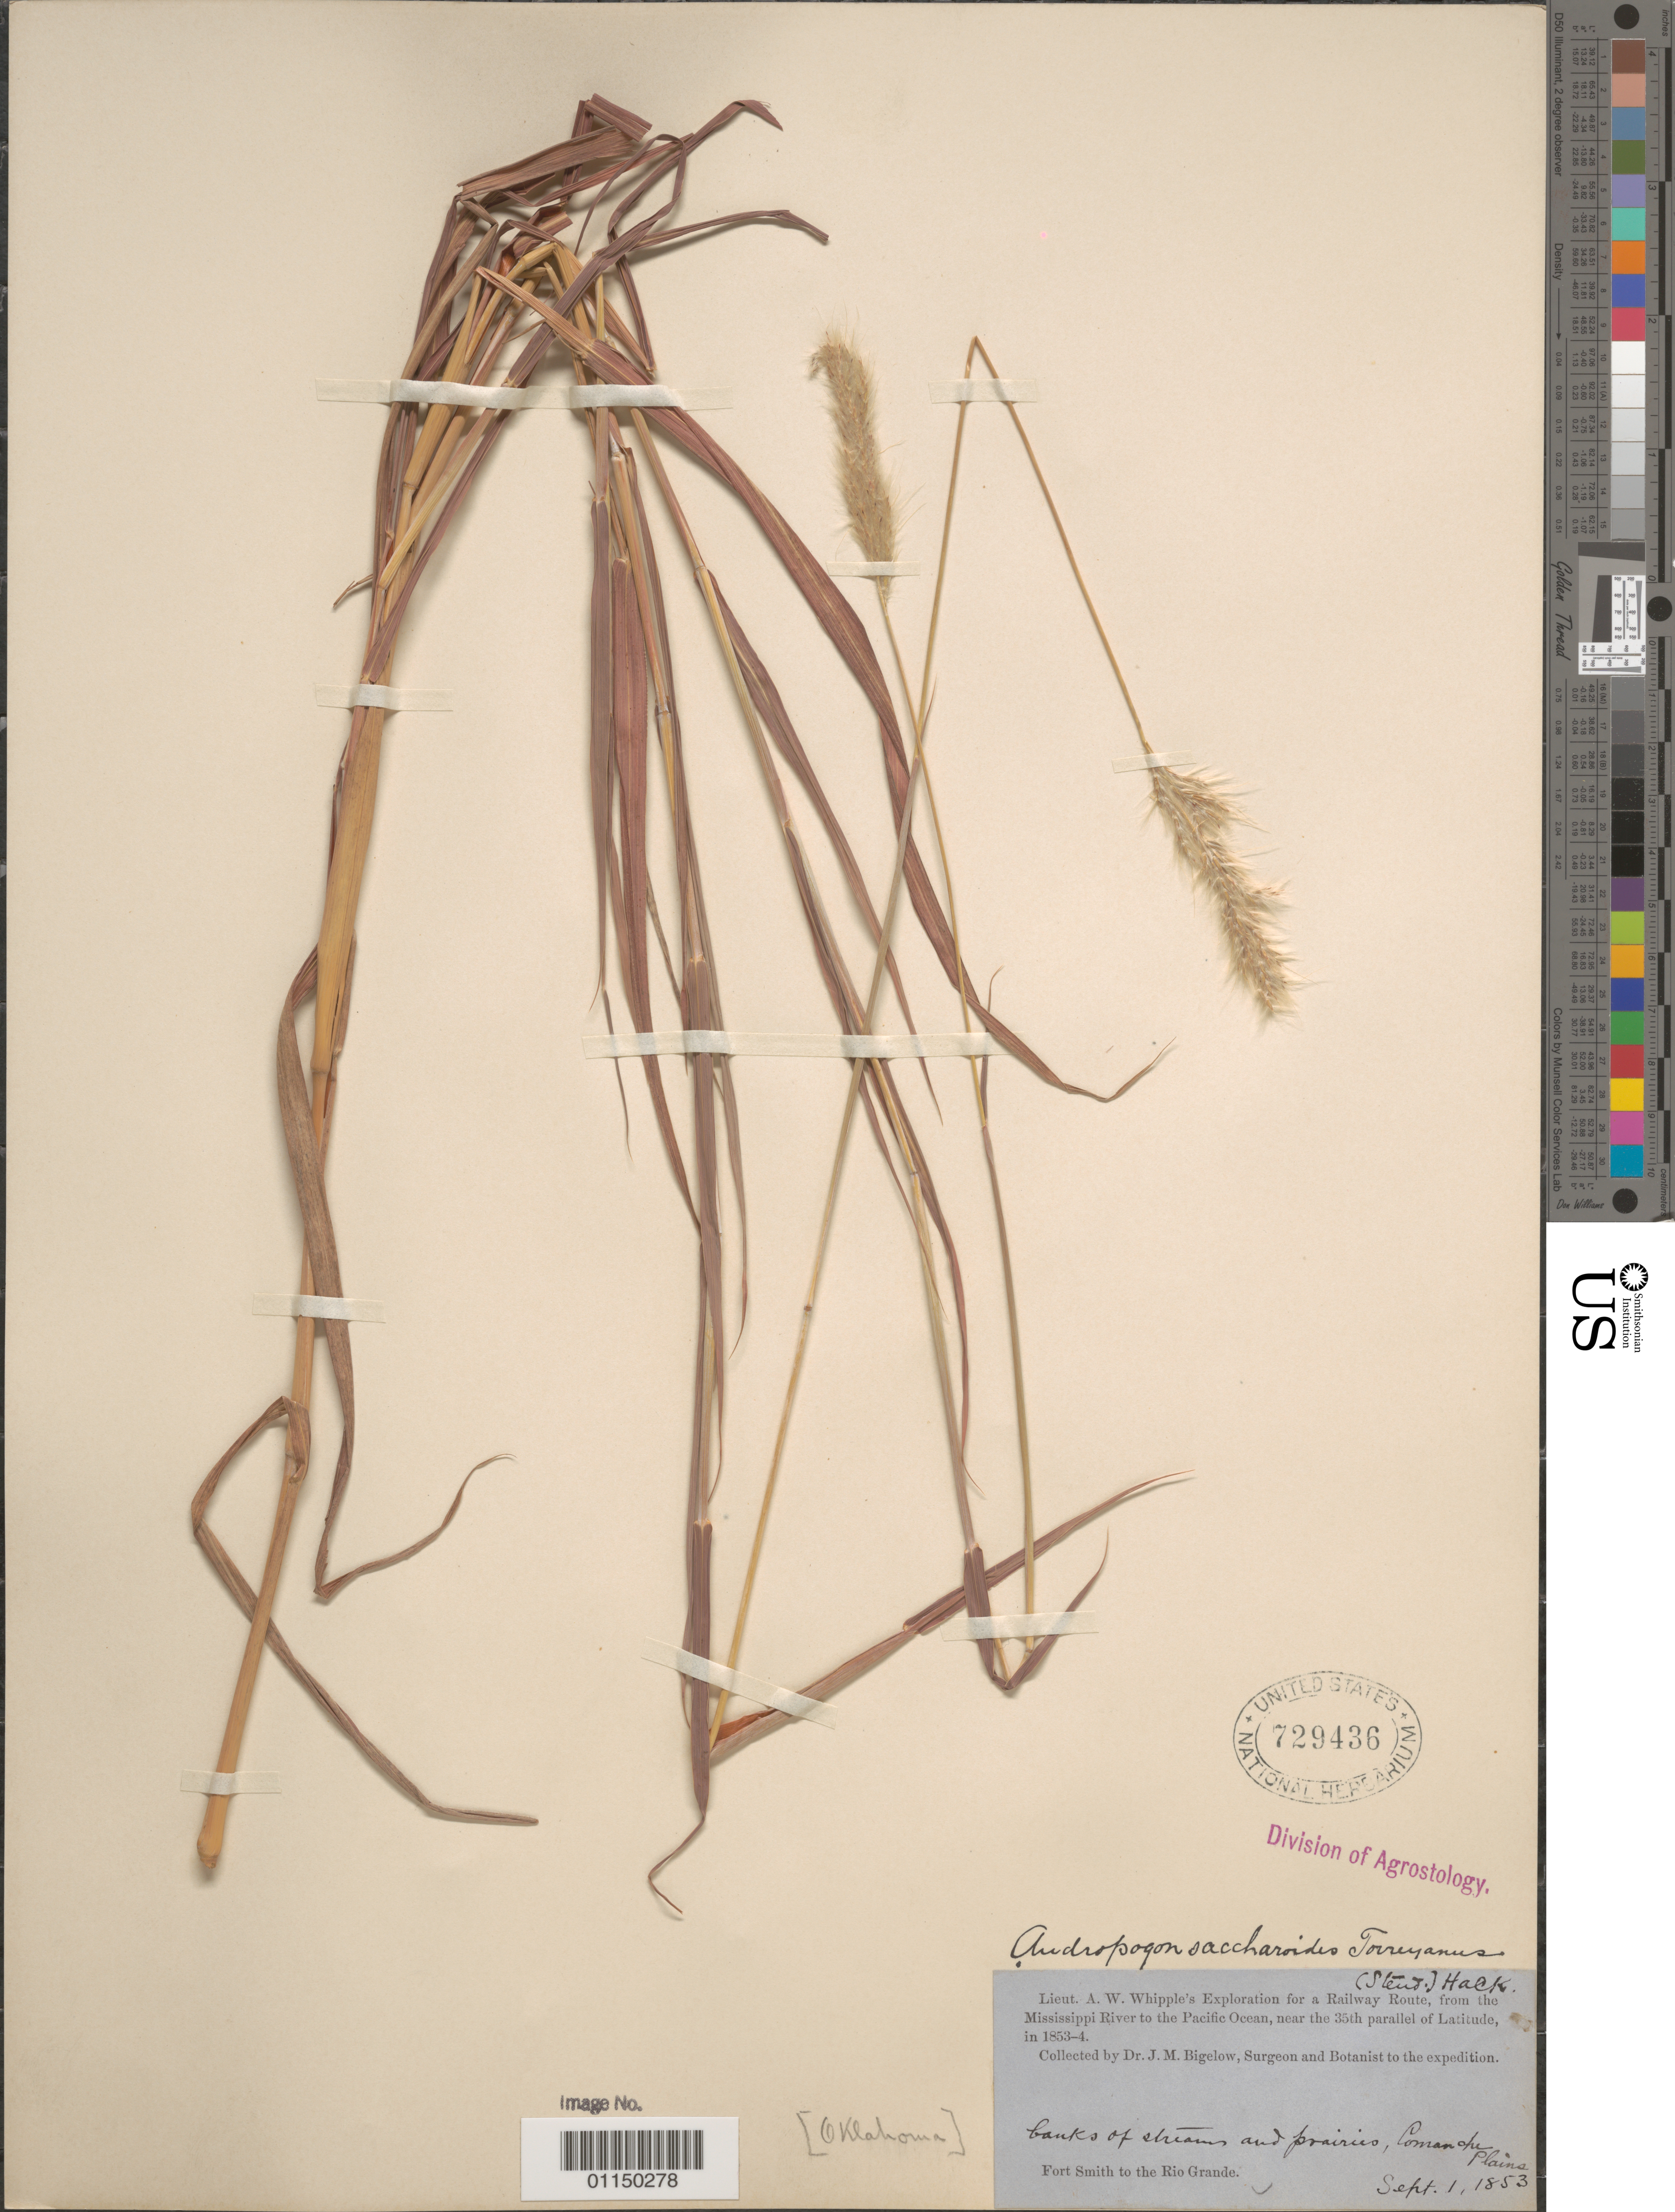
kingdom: Plantae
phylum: Tracheophyta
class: Liliopsida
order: Poales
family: Poaceae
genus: Andropogon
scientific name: Andropogon saccharoides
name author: Sw.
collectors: J. M. Bigelow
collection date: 1853-09-01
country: United States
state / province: Oklahoma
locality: Fort Smith to Rio Grande.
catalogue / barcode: US 729436